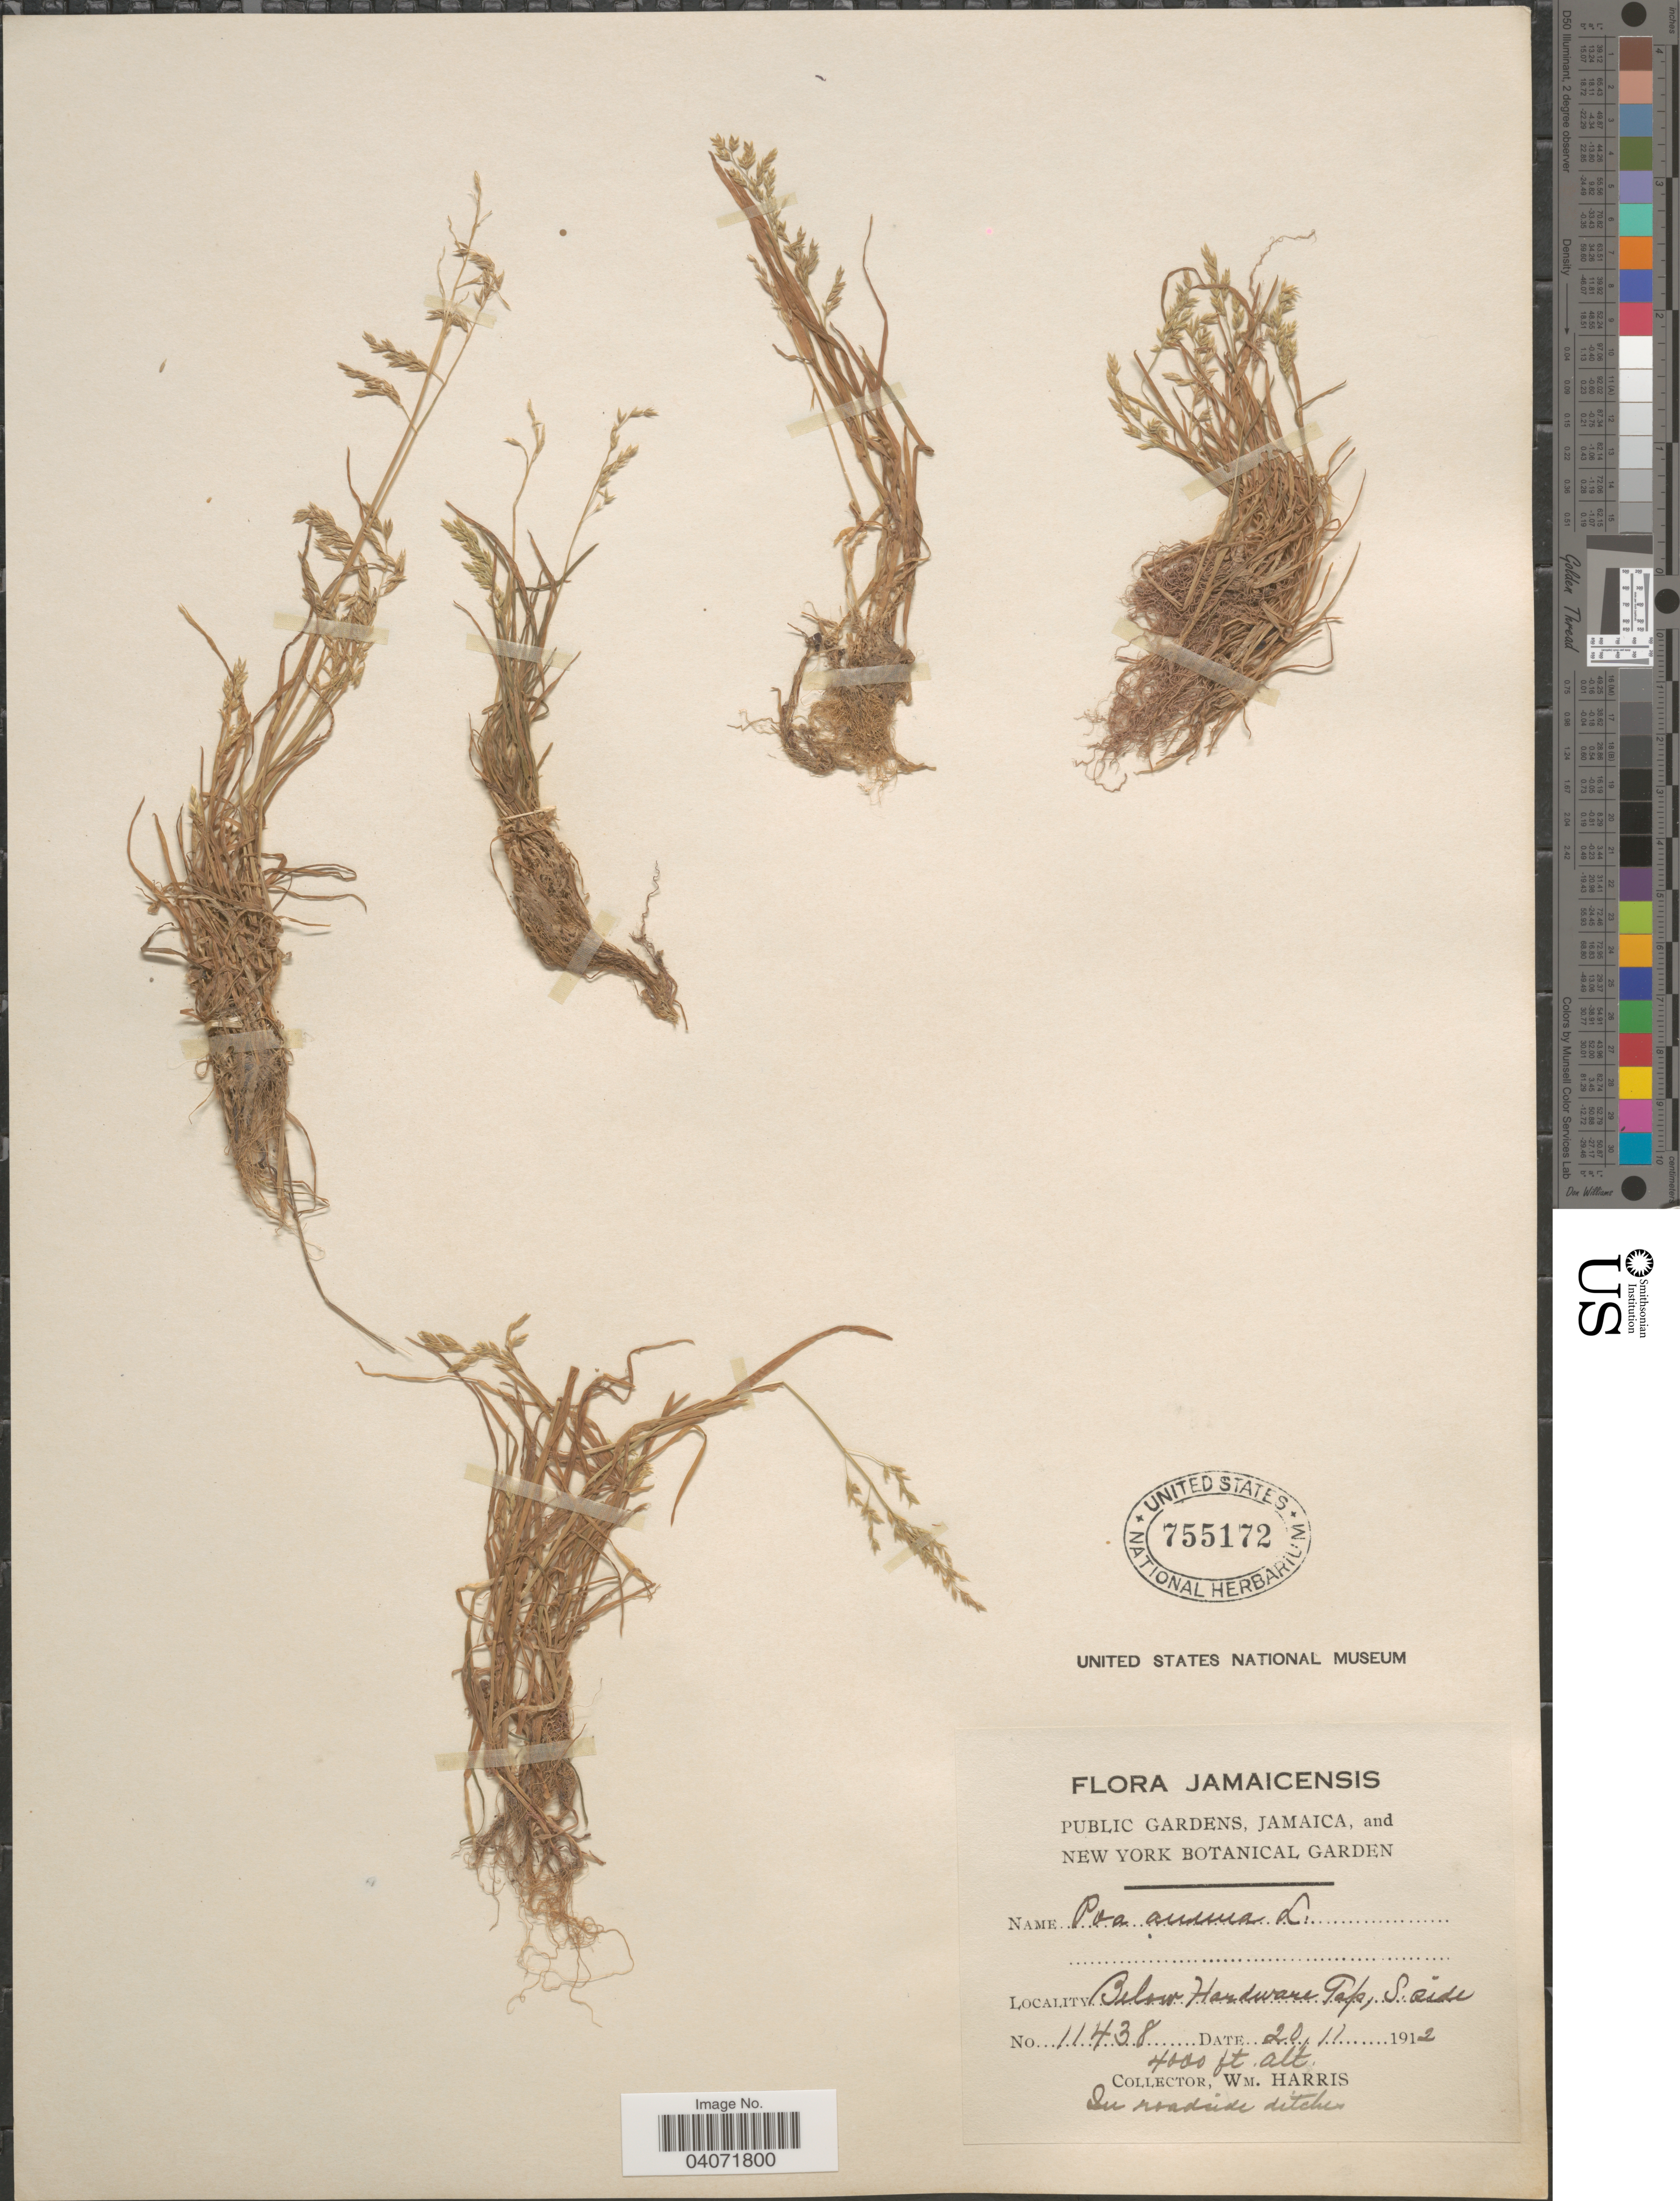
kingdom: Plantae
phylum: Tracheophyta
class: Liliopsida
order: Poales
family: Poaceae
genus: Poa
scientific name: Poa annua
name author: L.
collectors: W. Harris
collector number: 11438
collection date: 1912-11-20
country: Jamaica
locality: Below Hardware Gap, S. side.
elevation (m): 1219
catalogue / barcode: US 755172